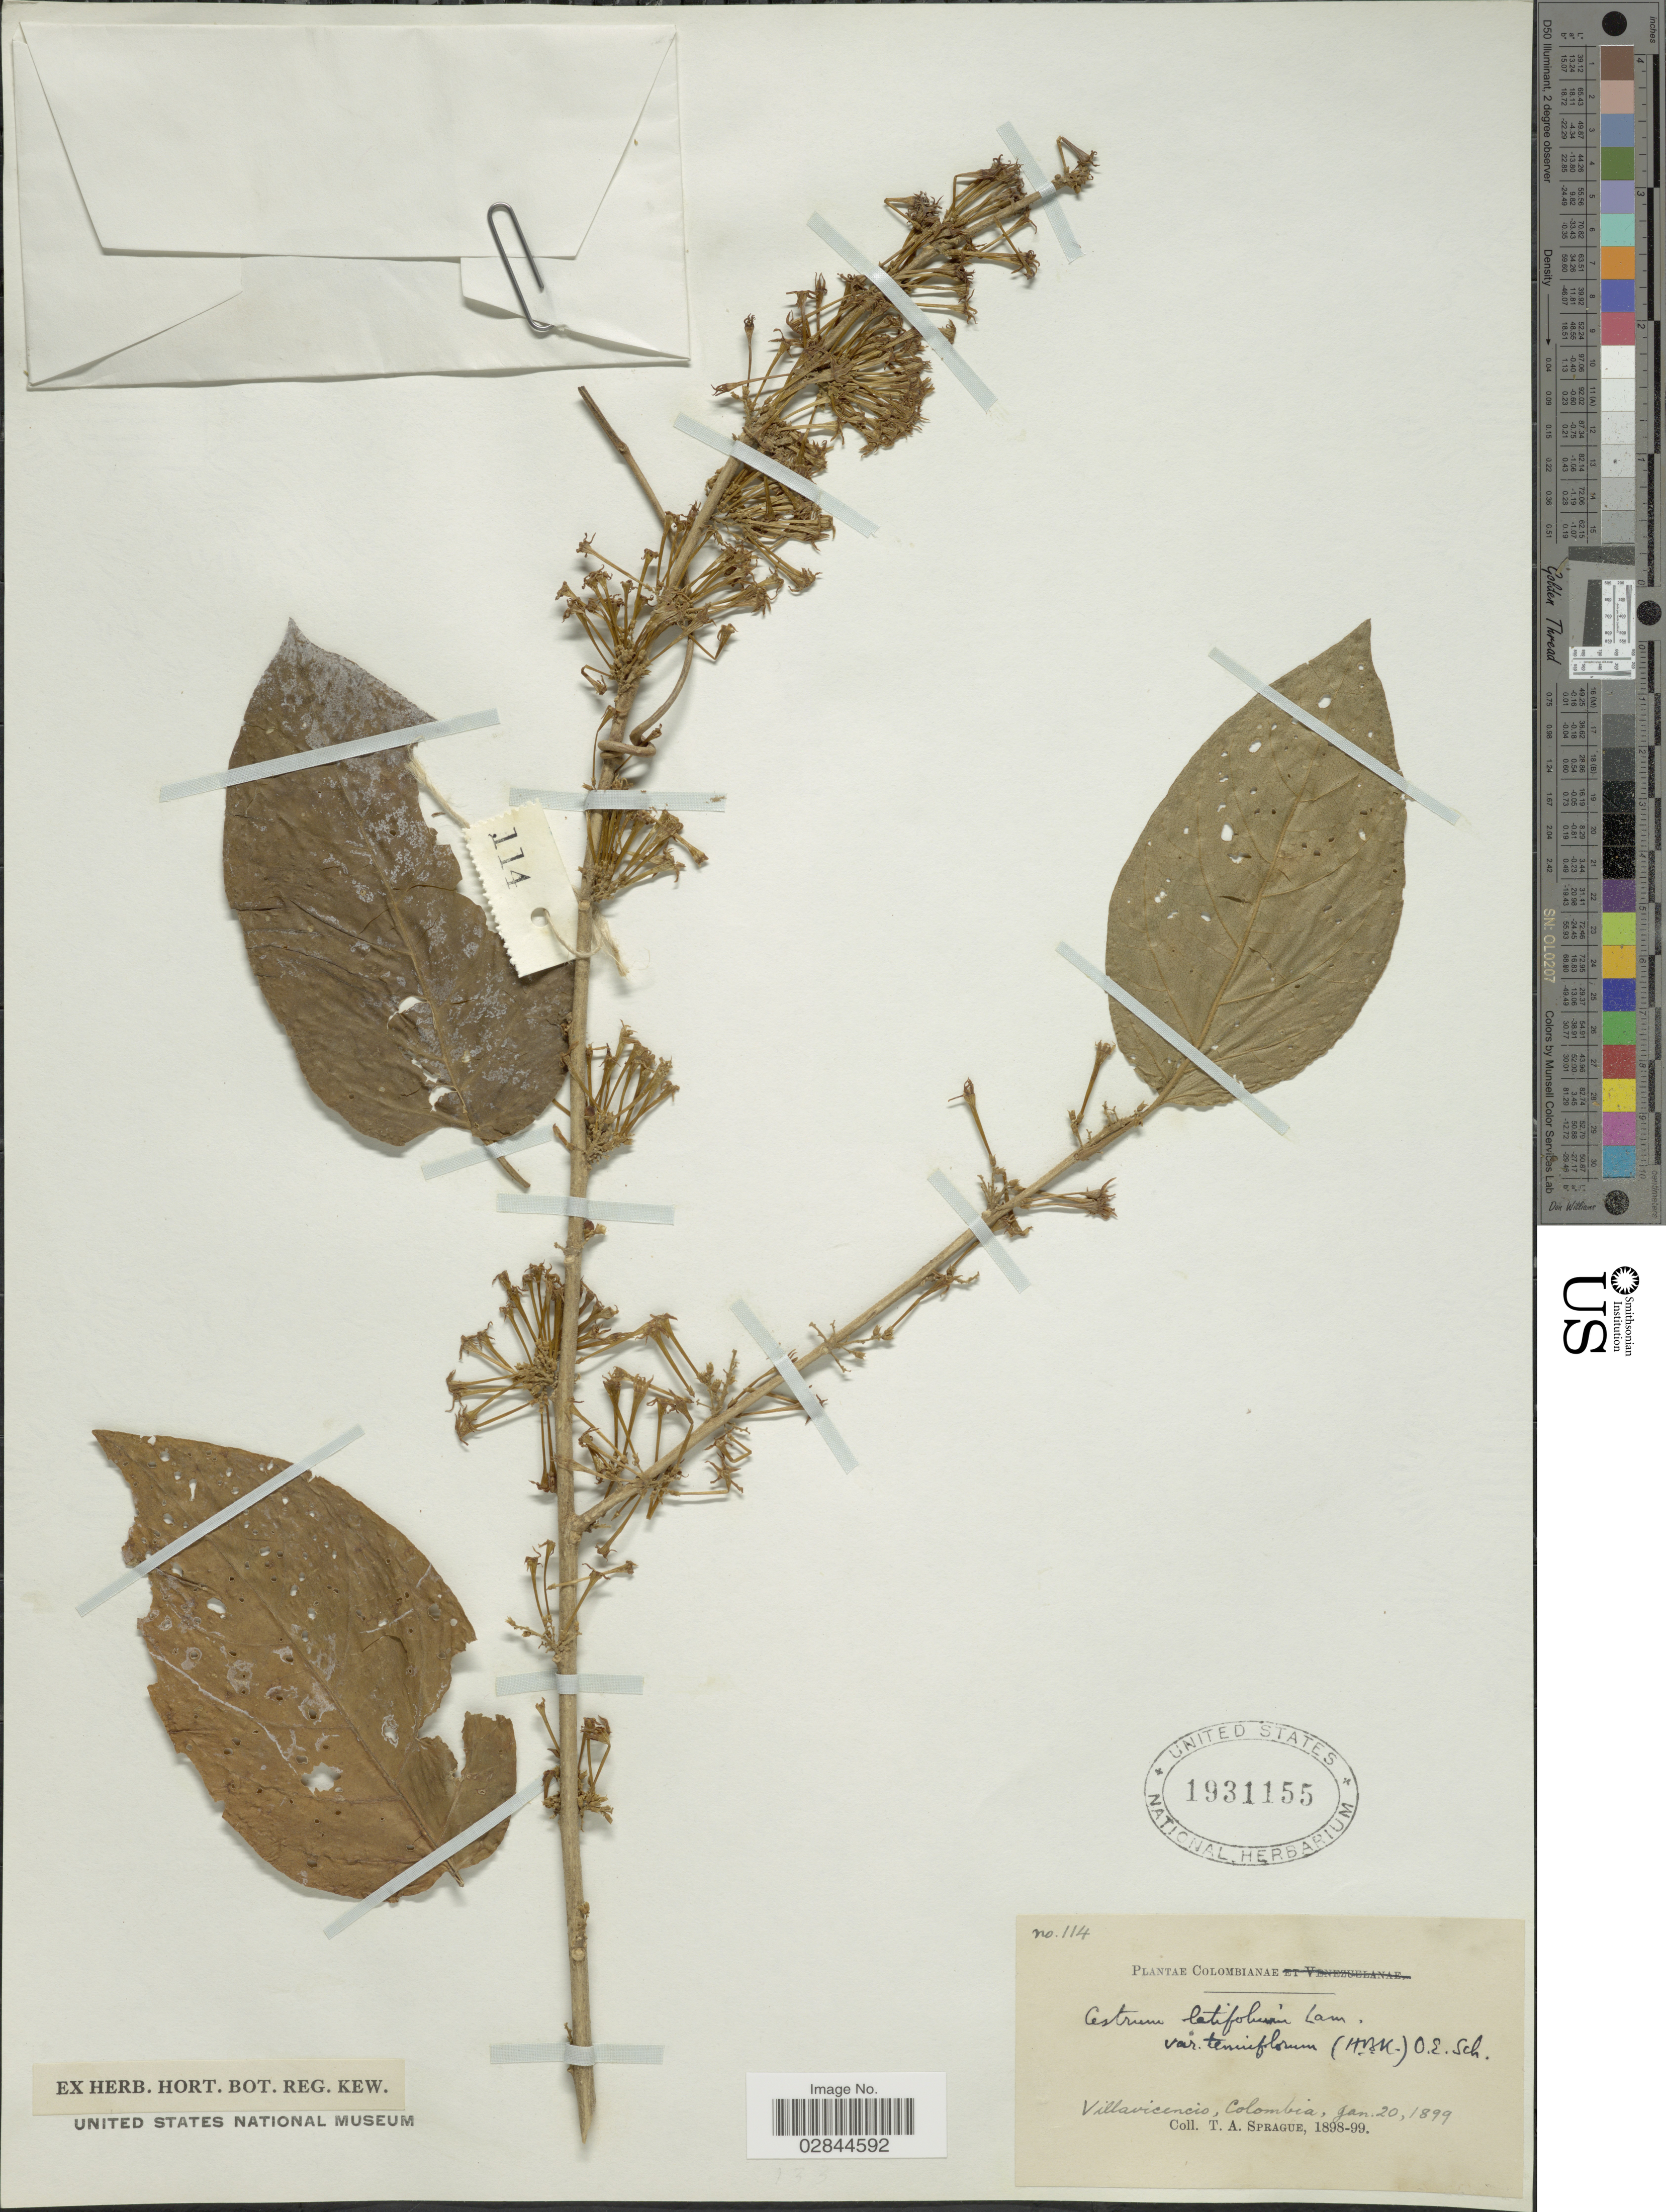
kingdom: Plantae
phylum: Tracheophyta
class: Magnoliopsida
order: Solanales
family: Solanaceae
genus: Cestrum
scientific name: Cestrum latifolium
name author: Lam.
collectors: T. A. Sprague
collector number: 114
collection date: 1899-01-20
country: Colombia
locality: Villavicencio.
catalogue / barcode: US 1931155